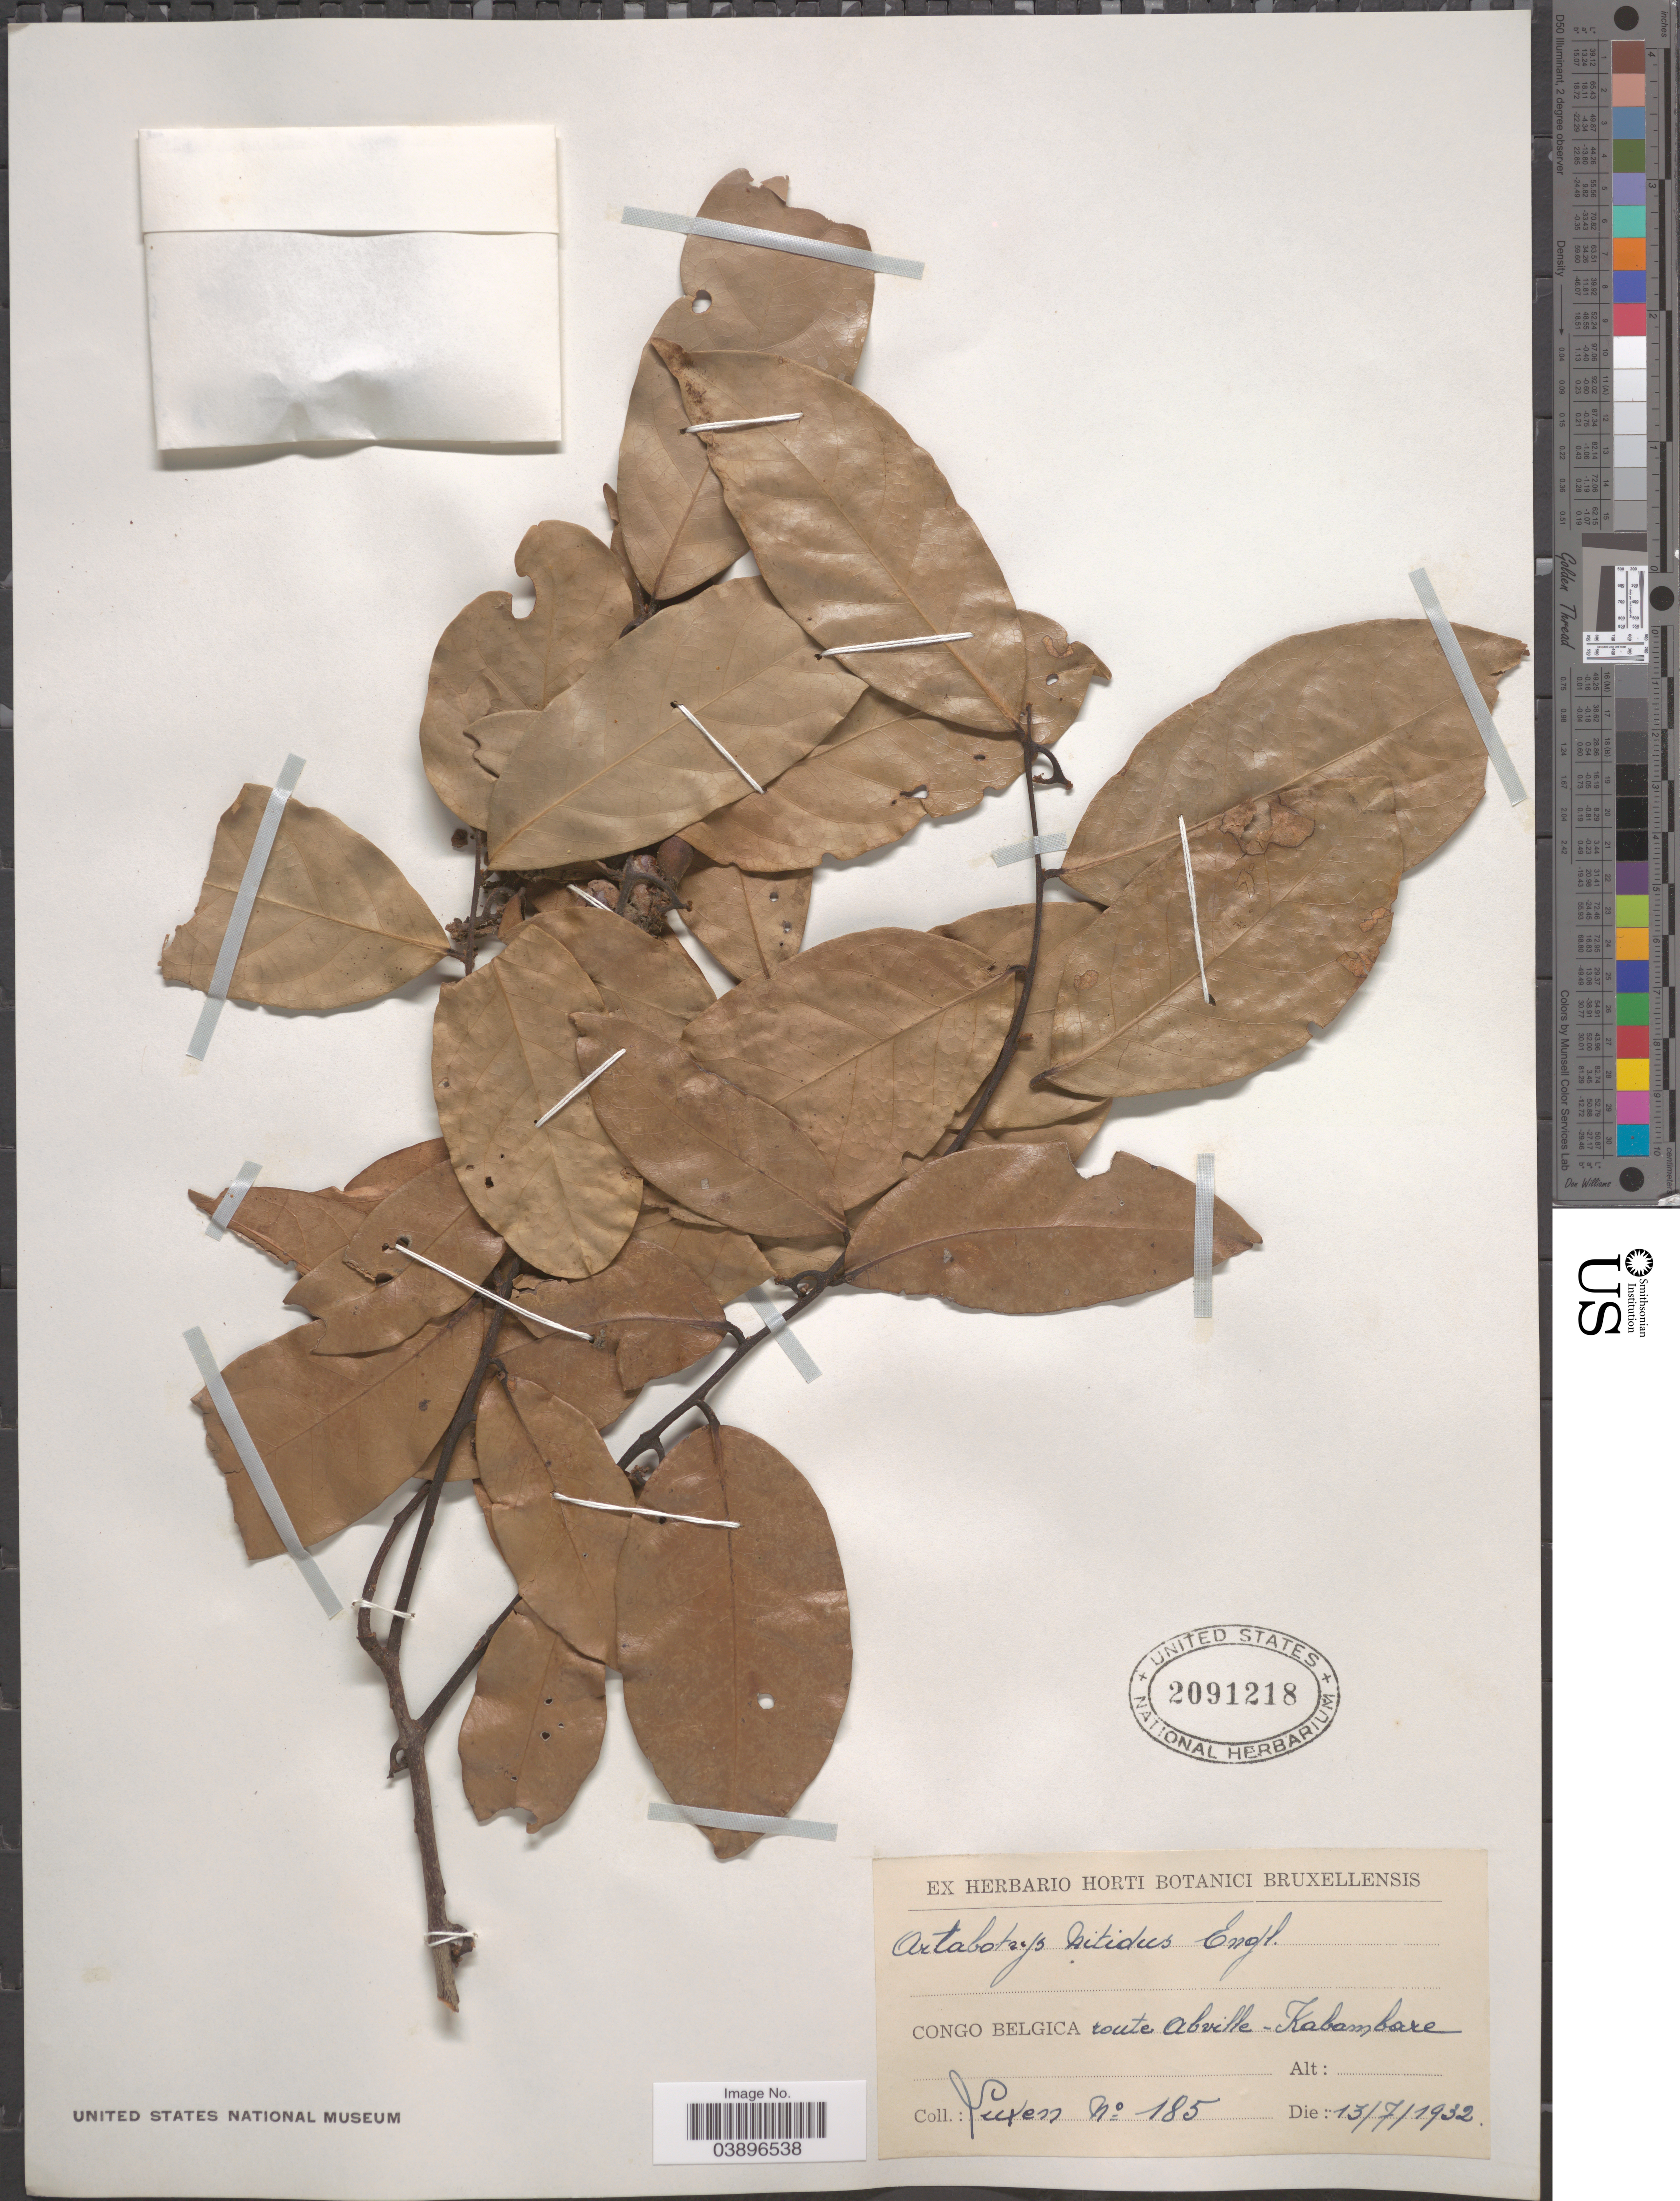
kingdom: Plantae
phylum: Tracheophyta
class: Magnoliopsida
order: Magnoliales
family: Annonaceae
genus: Artabotrys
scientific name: Artabotrys nitidus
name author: Engl.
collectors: Luxen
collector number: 185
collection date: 1932-07-13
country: Congo, Democratic Republic of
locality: Congo Belgica: route Abville - Kabambare.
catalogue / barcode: US 2091218